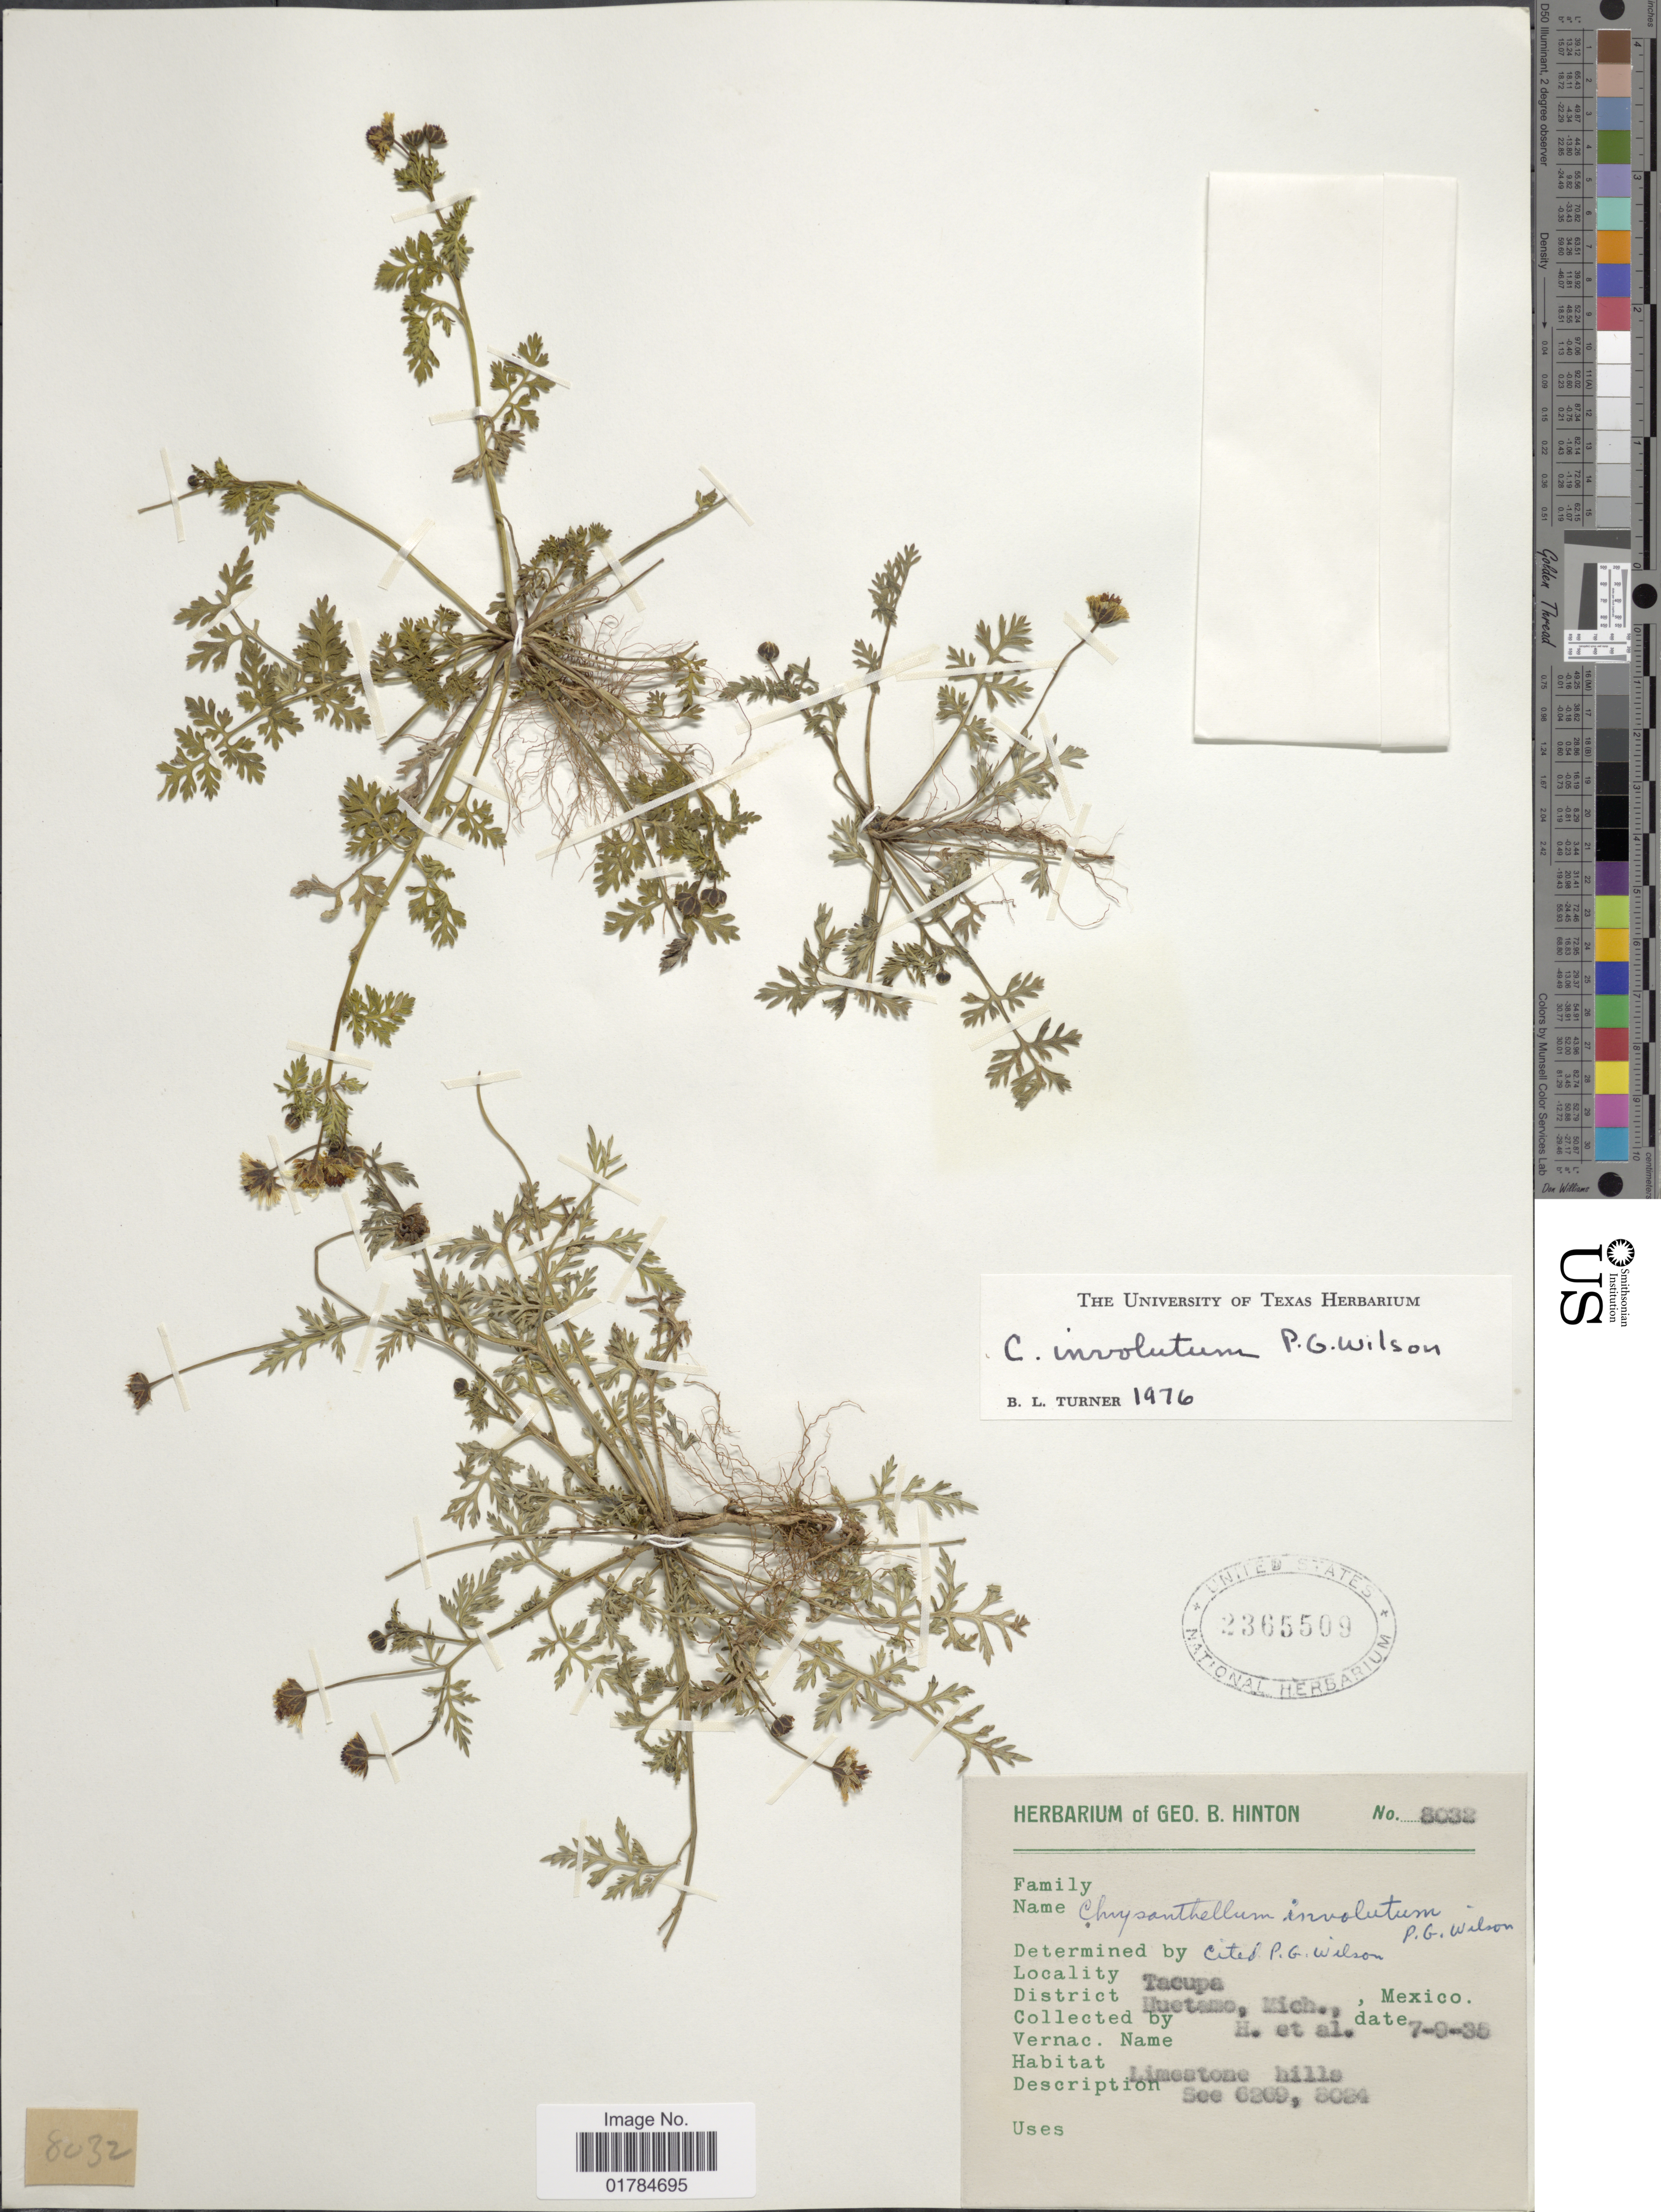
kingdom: Plantae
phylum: Tracheophyta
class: Magnoliopsida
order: Asterales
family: Asteraceae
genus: Chrysanthellum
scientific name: Chrysanthellum involutum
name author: Paul G. Wilson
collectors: G. B. Hinton & et al.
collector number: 8032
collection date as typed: Transcribed d/m/y: 9/7/35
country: Mexico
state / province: Michoacán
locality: Tacupa, District Huetamo, Mich.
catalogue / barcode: US 2365509